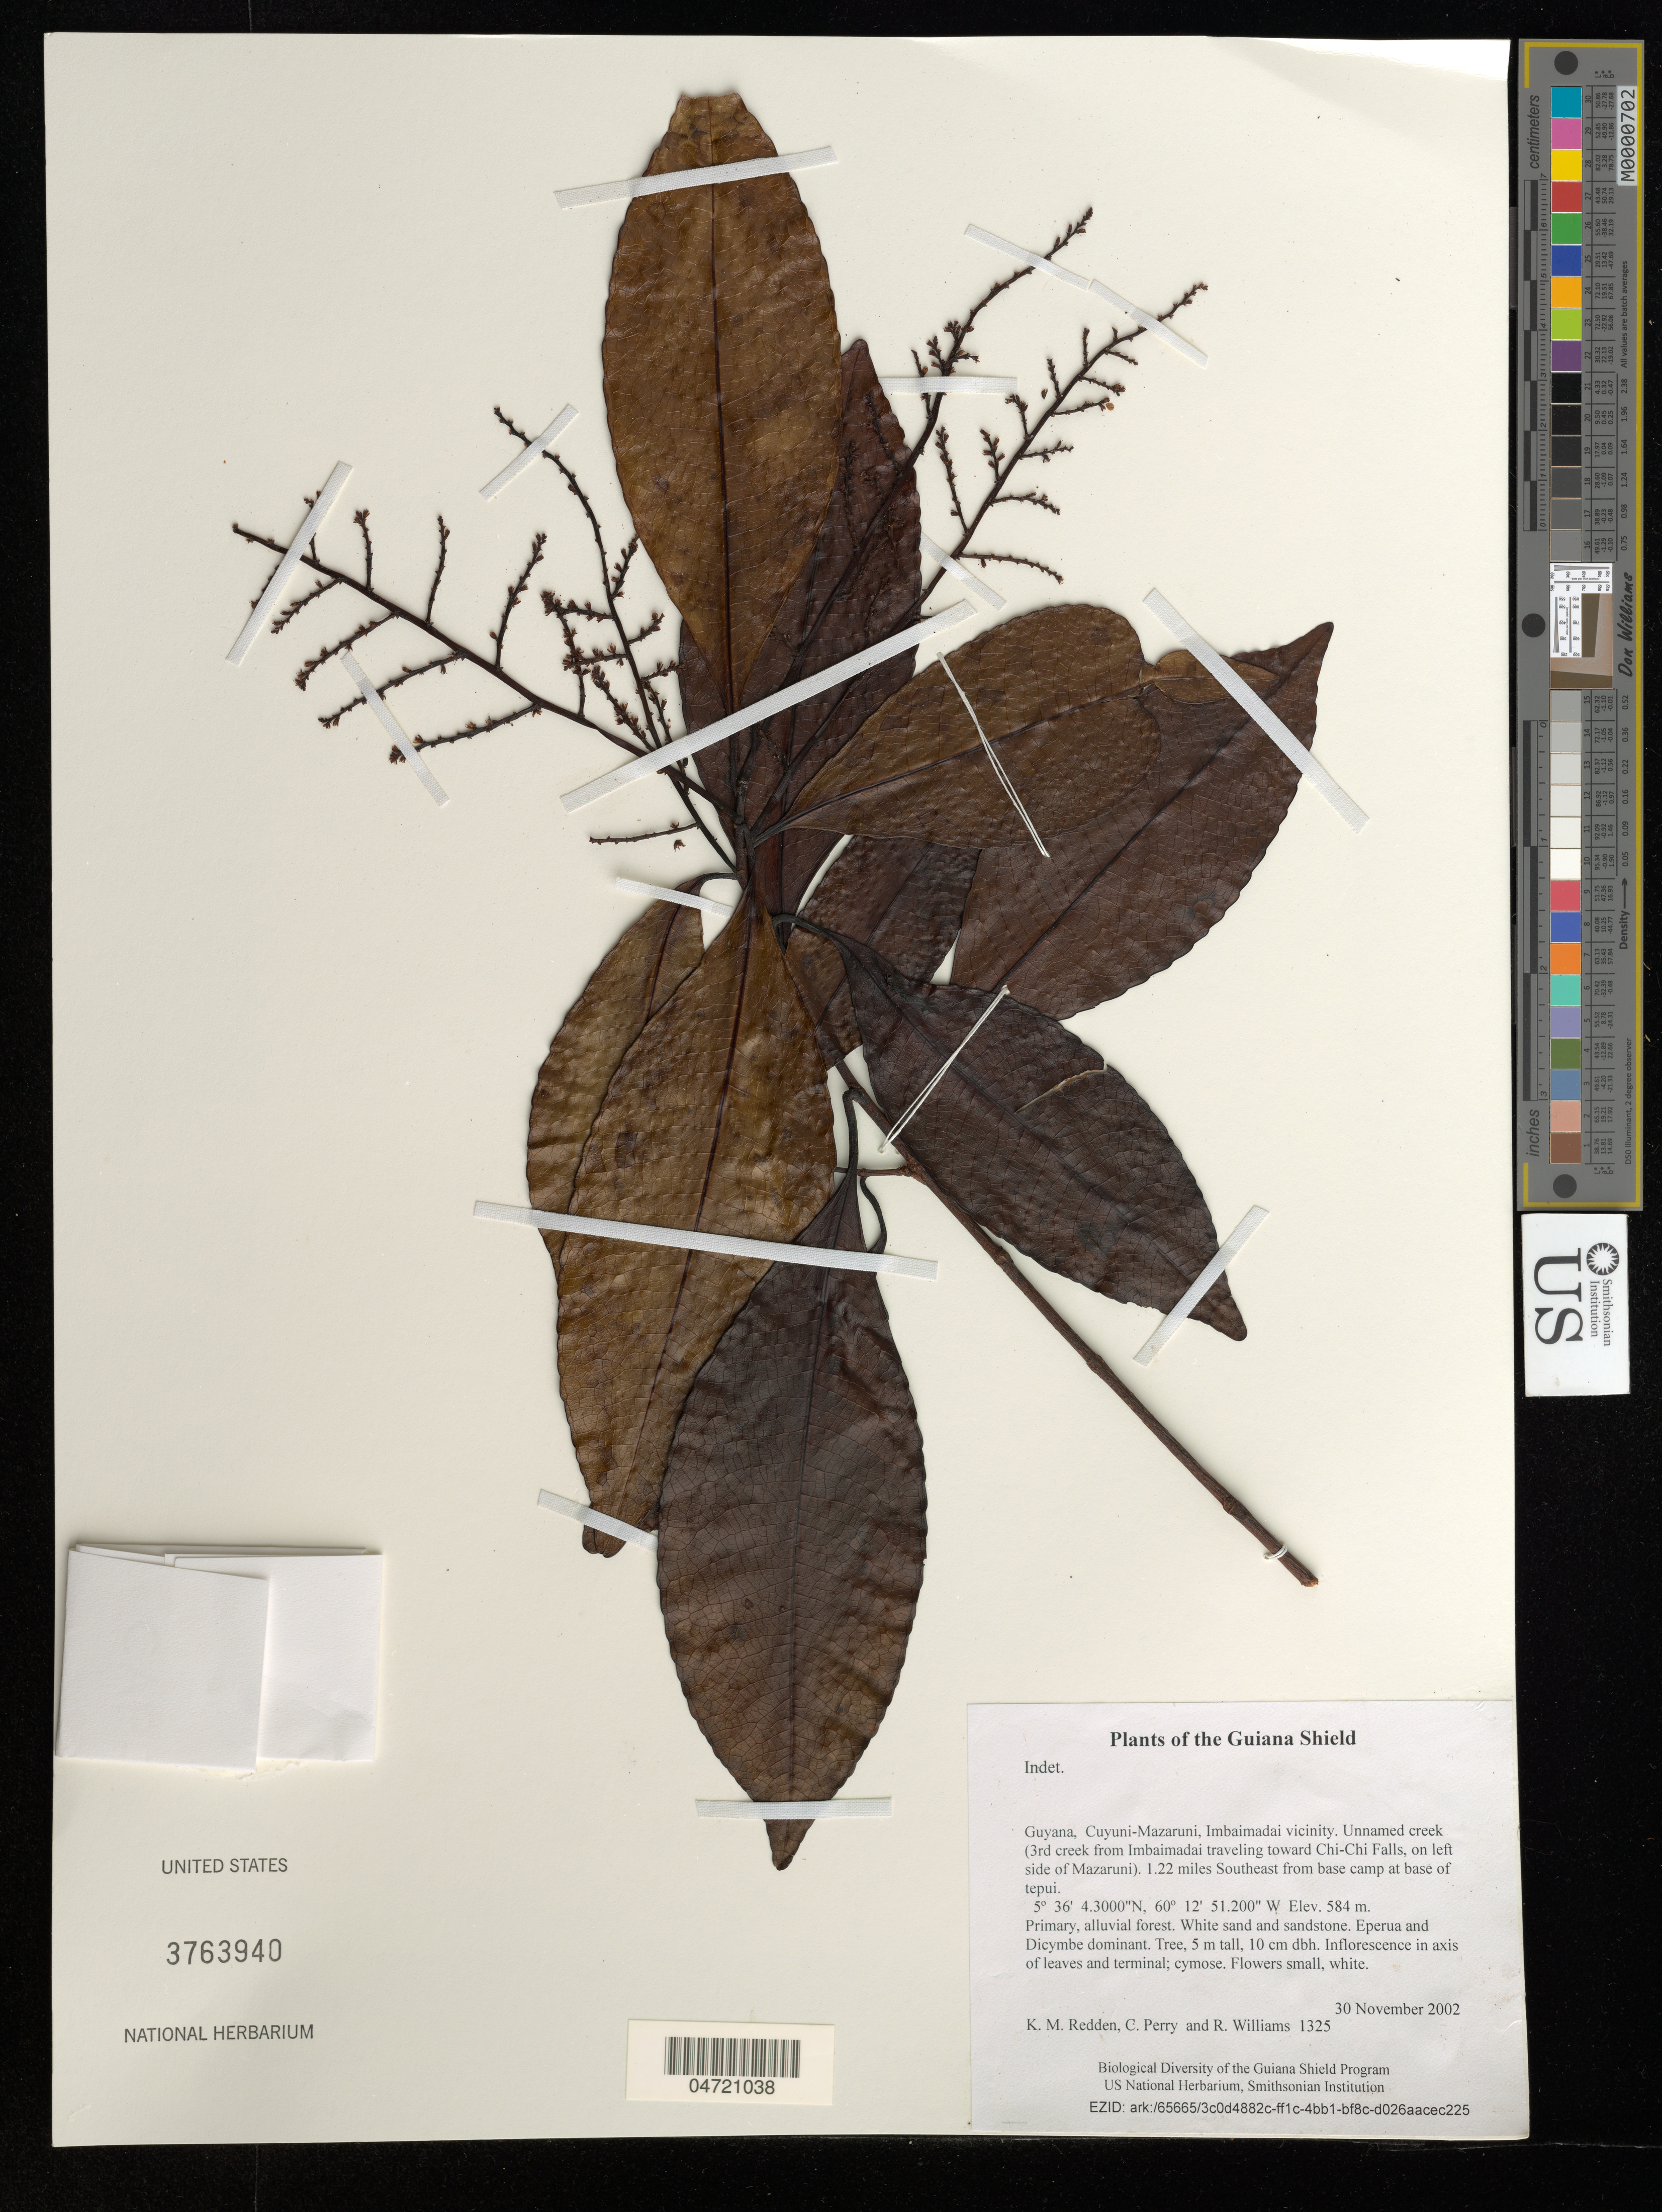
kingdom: Plantae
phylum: Tracheophyta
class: Magnoliopsida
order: Malpighiales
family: Salicaceae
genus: Casearia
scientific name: Casearia euceraea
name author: Mestier et al.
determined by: Strong, Mark T., (BOT), Smithsonian Institution - National Museum of Natural History (UNITED STATES)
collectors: K. M. Redden, C. Perry & R. Williams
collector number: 1325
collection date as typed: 30 November 2002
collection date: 2002-11-30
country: Guyana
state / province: Cuyuni-Mazaruni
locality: Imbaimadai vicinity. Unnamed creek (3rd creek from Imbaimadai traveling toward Chi-Chi Falls, on left side of Mazaruni). 1.22 miles Southeast from base camp at base of tepui.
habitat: Primary, alluvial forest. White sand and sandstone. Eperua and Dicymbe dominant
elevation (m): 584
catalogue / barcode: US 3763940